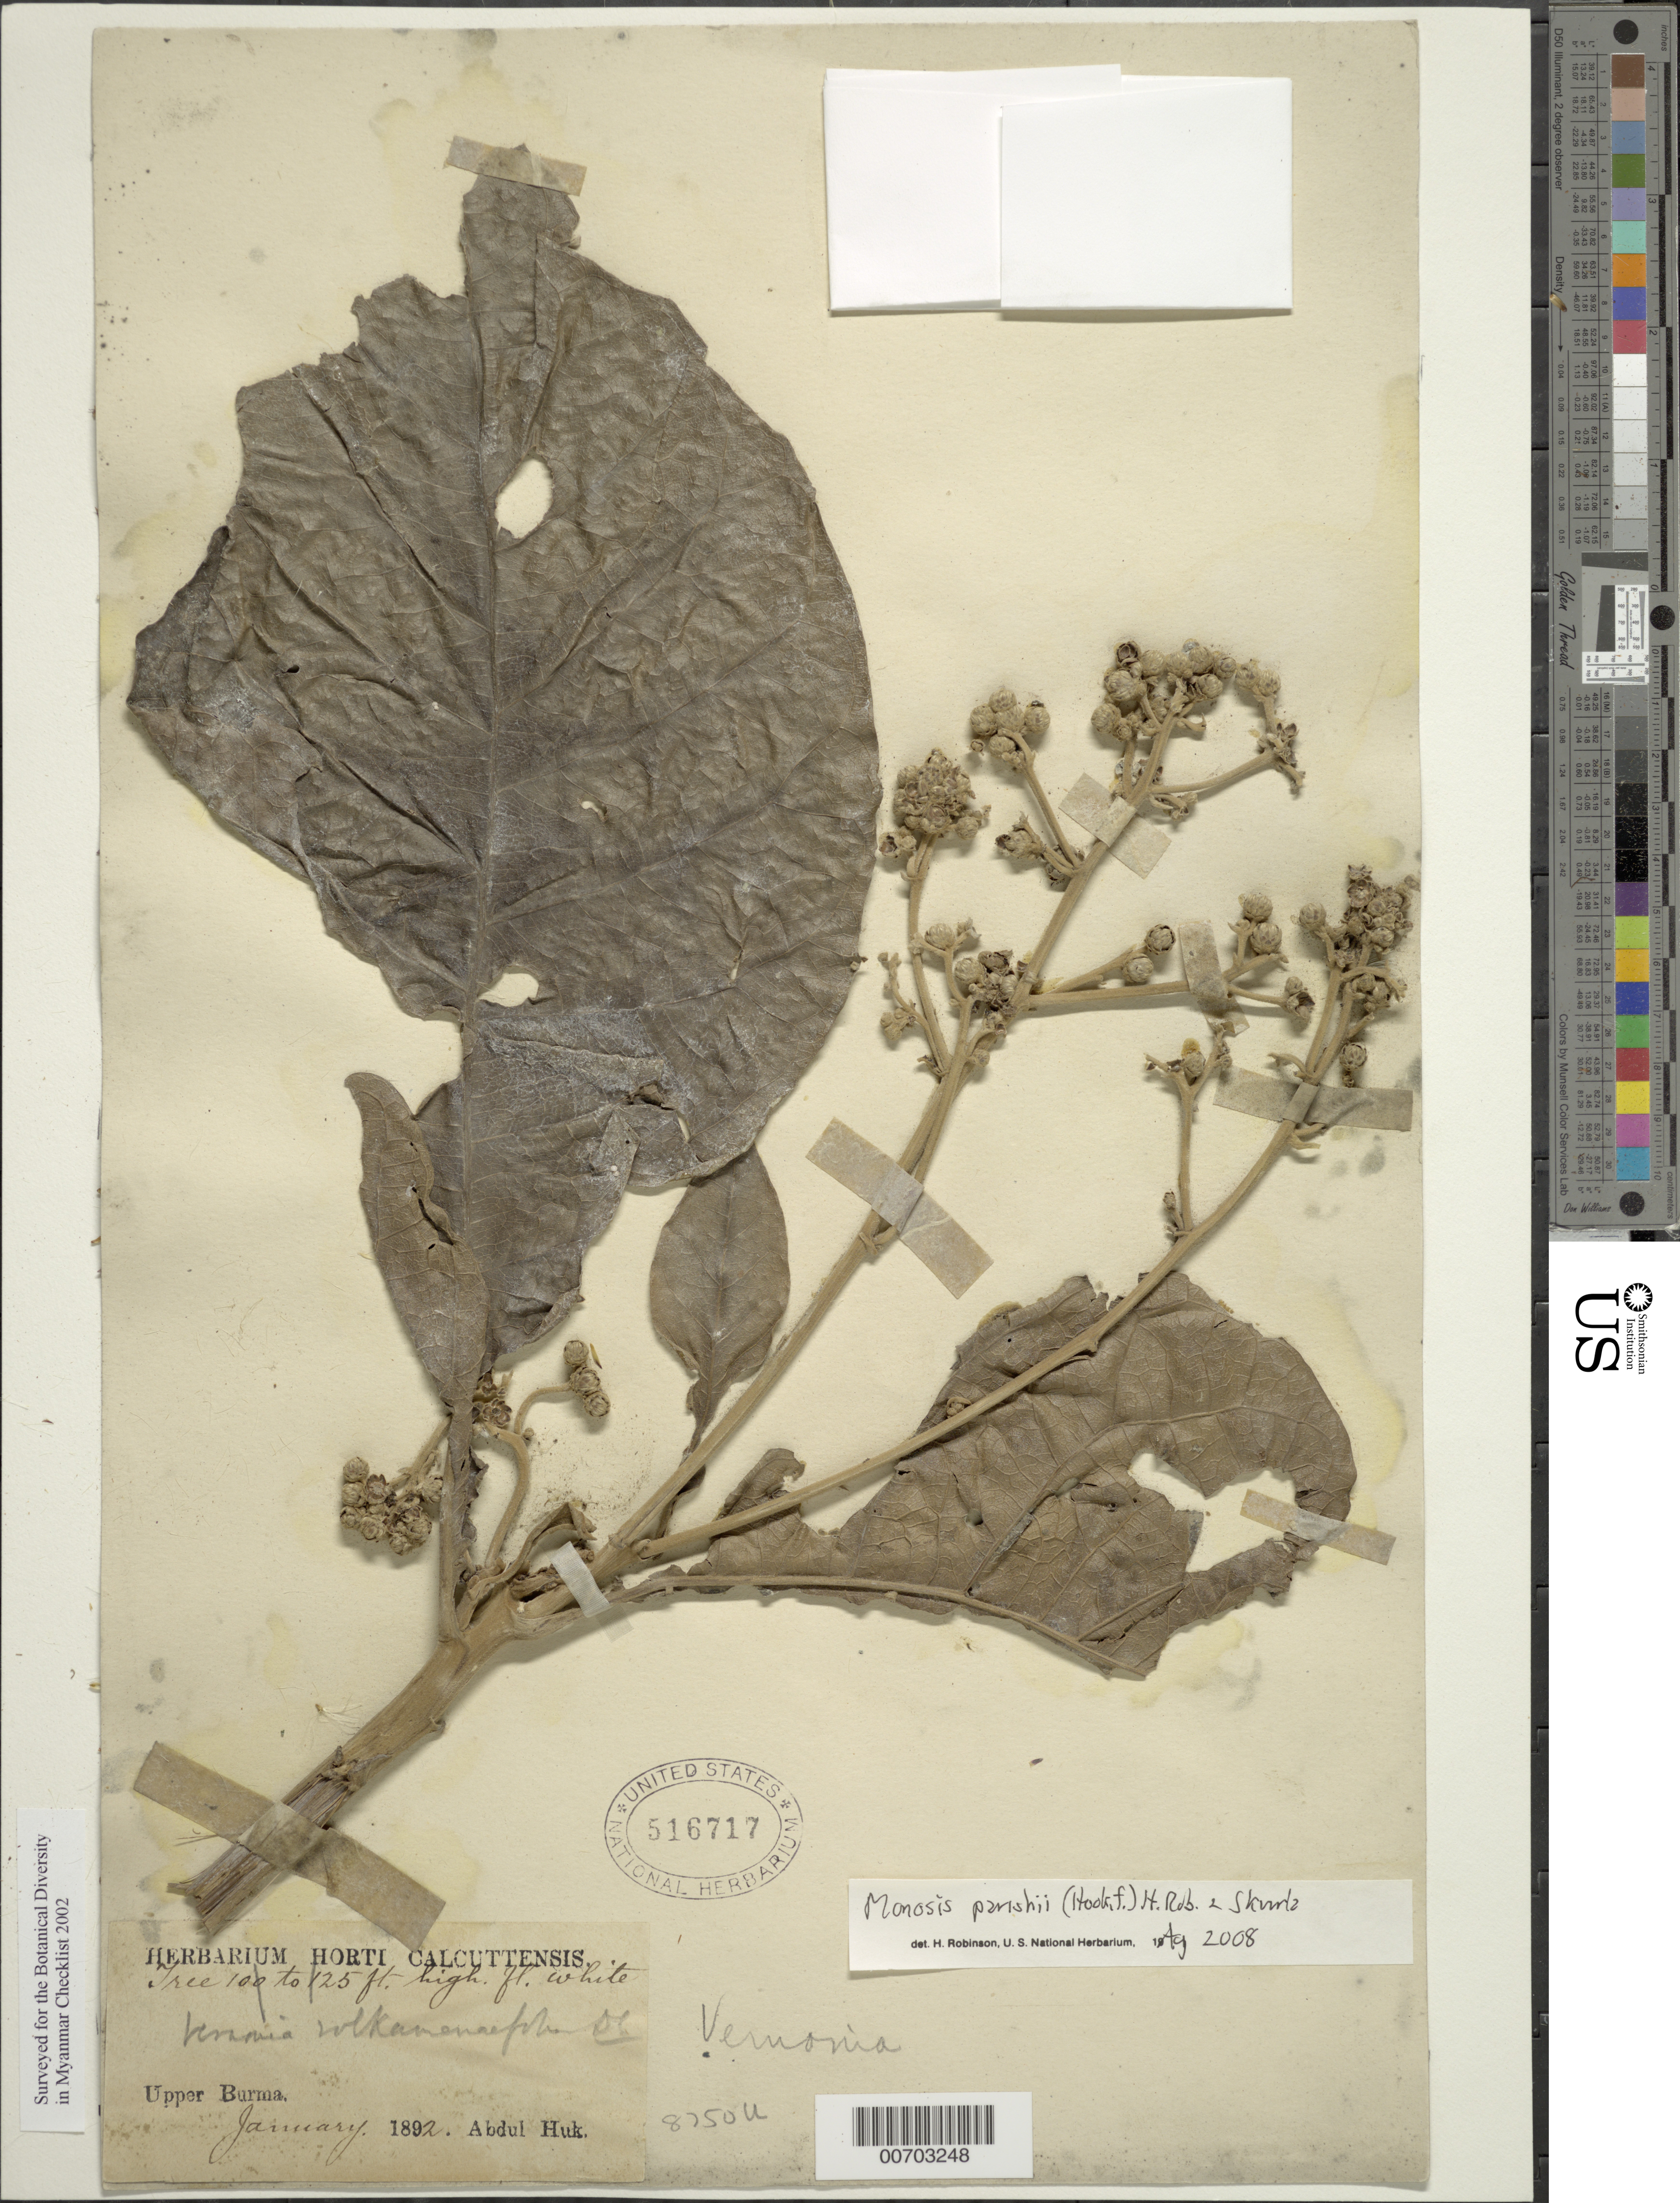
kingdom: Plantae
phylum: Tracheophyta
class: Magnoliopsida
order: Asterales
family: Asteraceae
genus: Monosis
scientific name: Monosis parishii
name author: (Hook. f.) H. Rob. & Skvarla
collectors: A. Huk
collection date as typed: Jan 1892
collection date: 1892-01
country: Myanmar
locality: Upper Burma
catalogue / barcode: US 516717